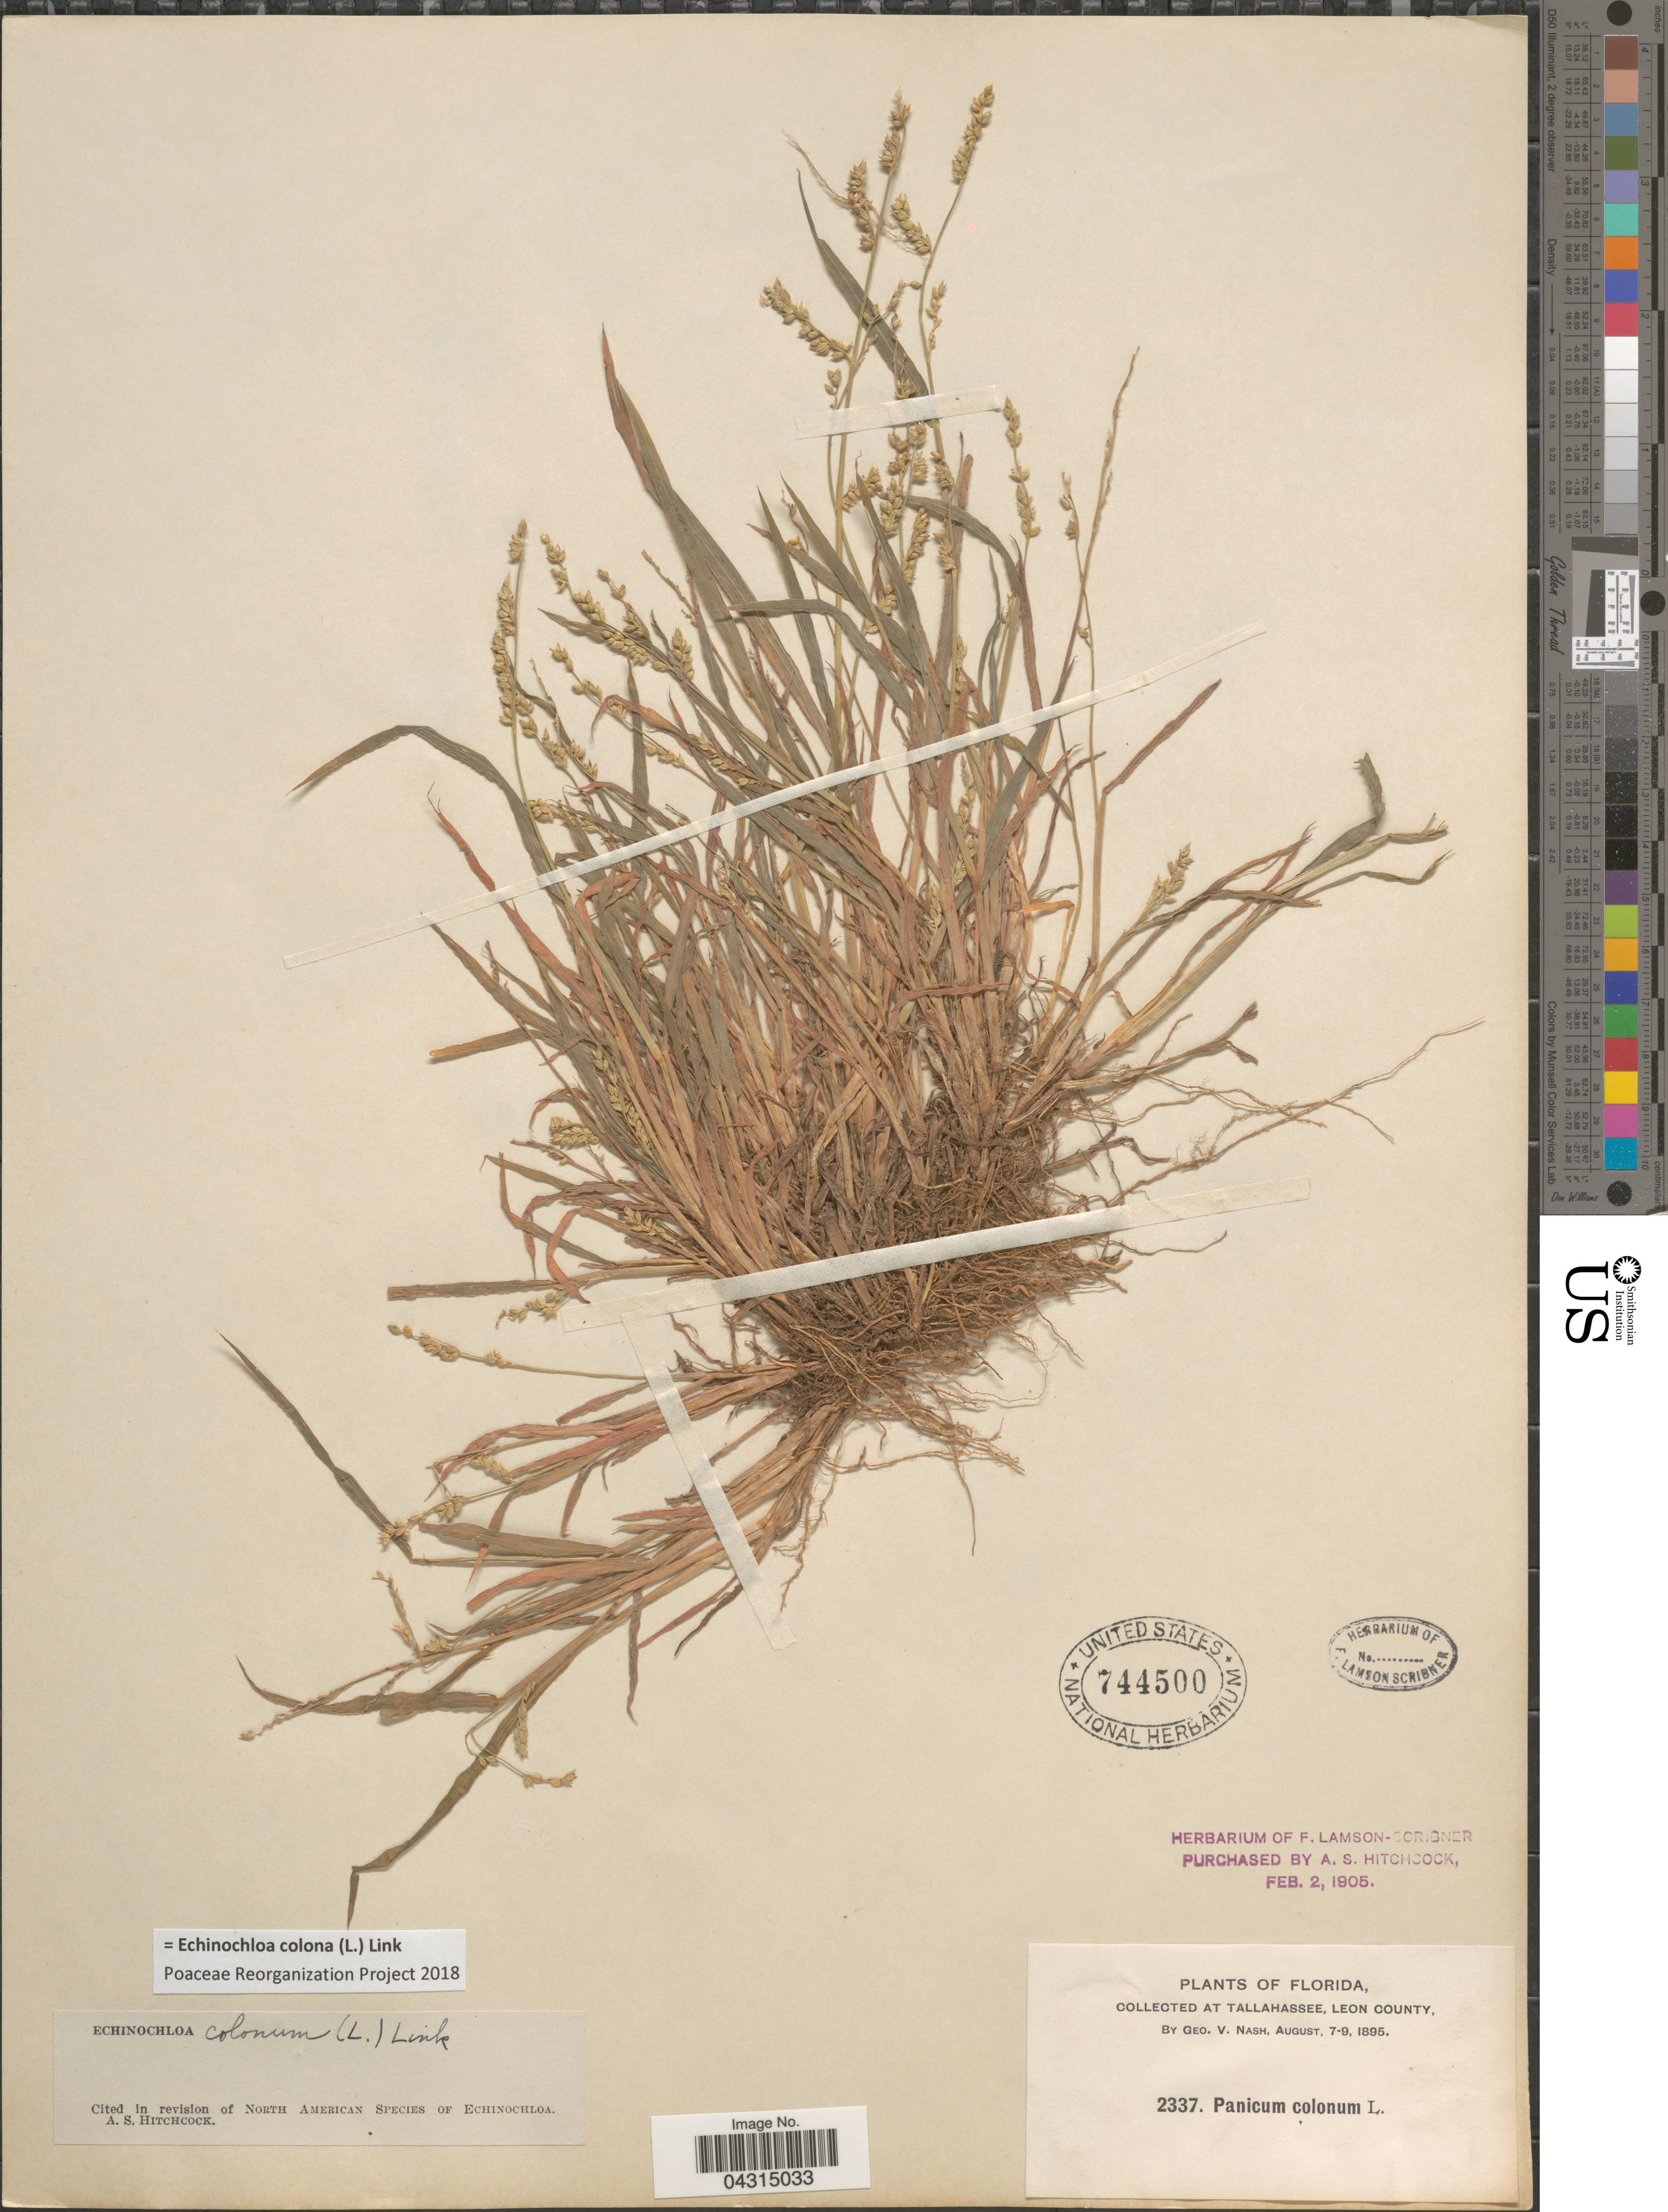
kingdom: Plantae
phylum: Tracheophyta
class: Liliopsida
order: Poales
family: Poaceae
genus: Echinochloa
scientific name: Echinochloa colona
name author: (L.) Link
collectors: G. V. Nash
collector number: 2337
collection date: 1895-08-07/1895-08-09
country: United States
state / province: Florida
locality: At Tallahassee, Leon County.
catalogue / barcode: US 744500